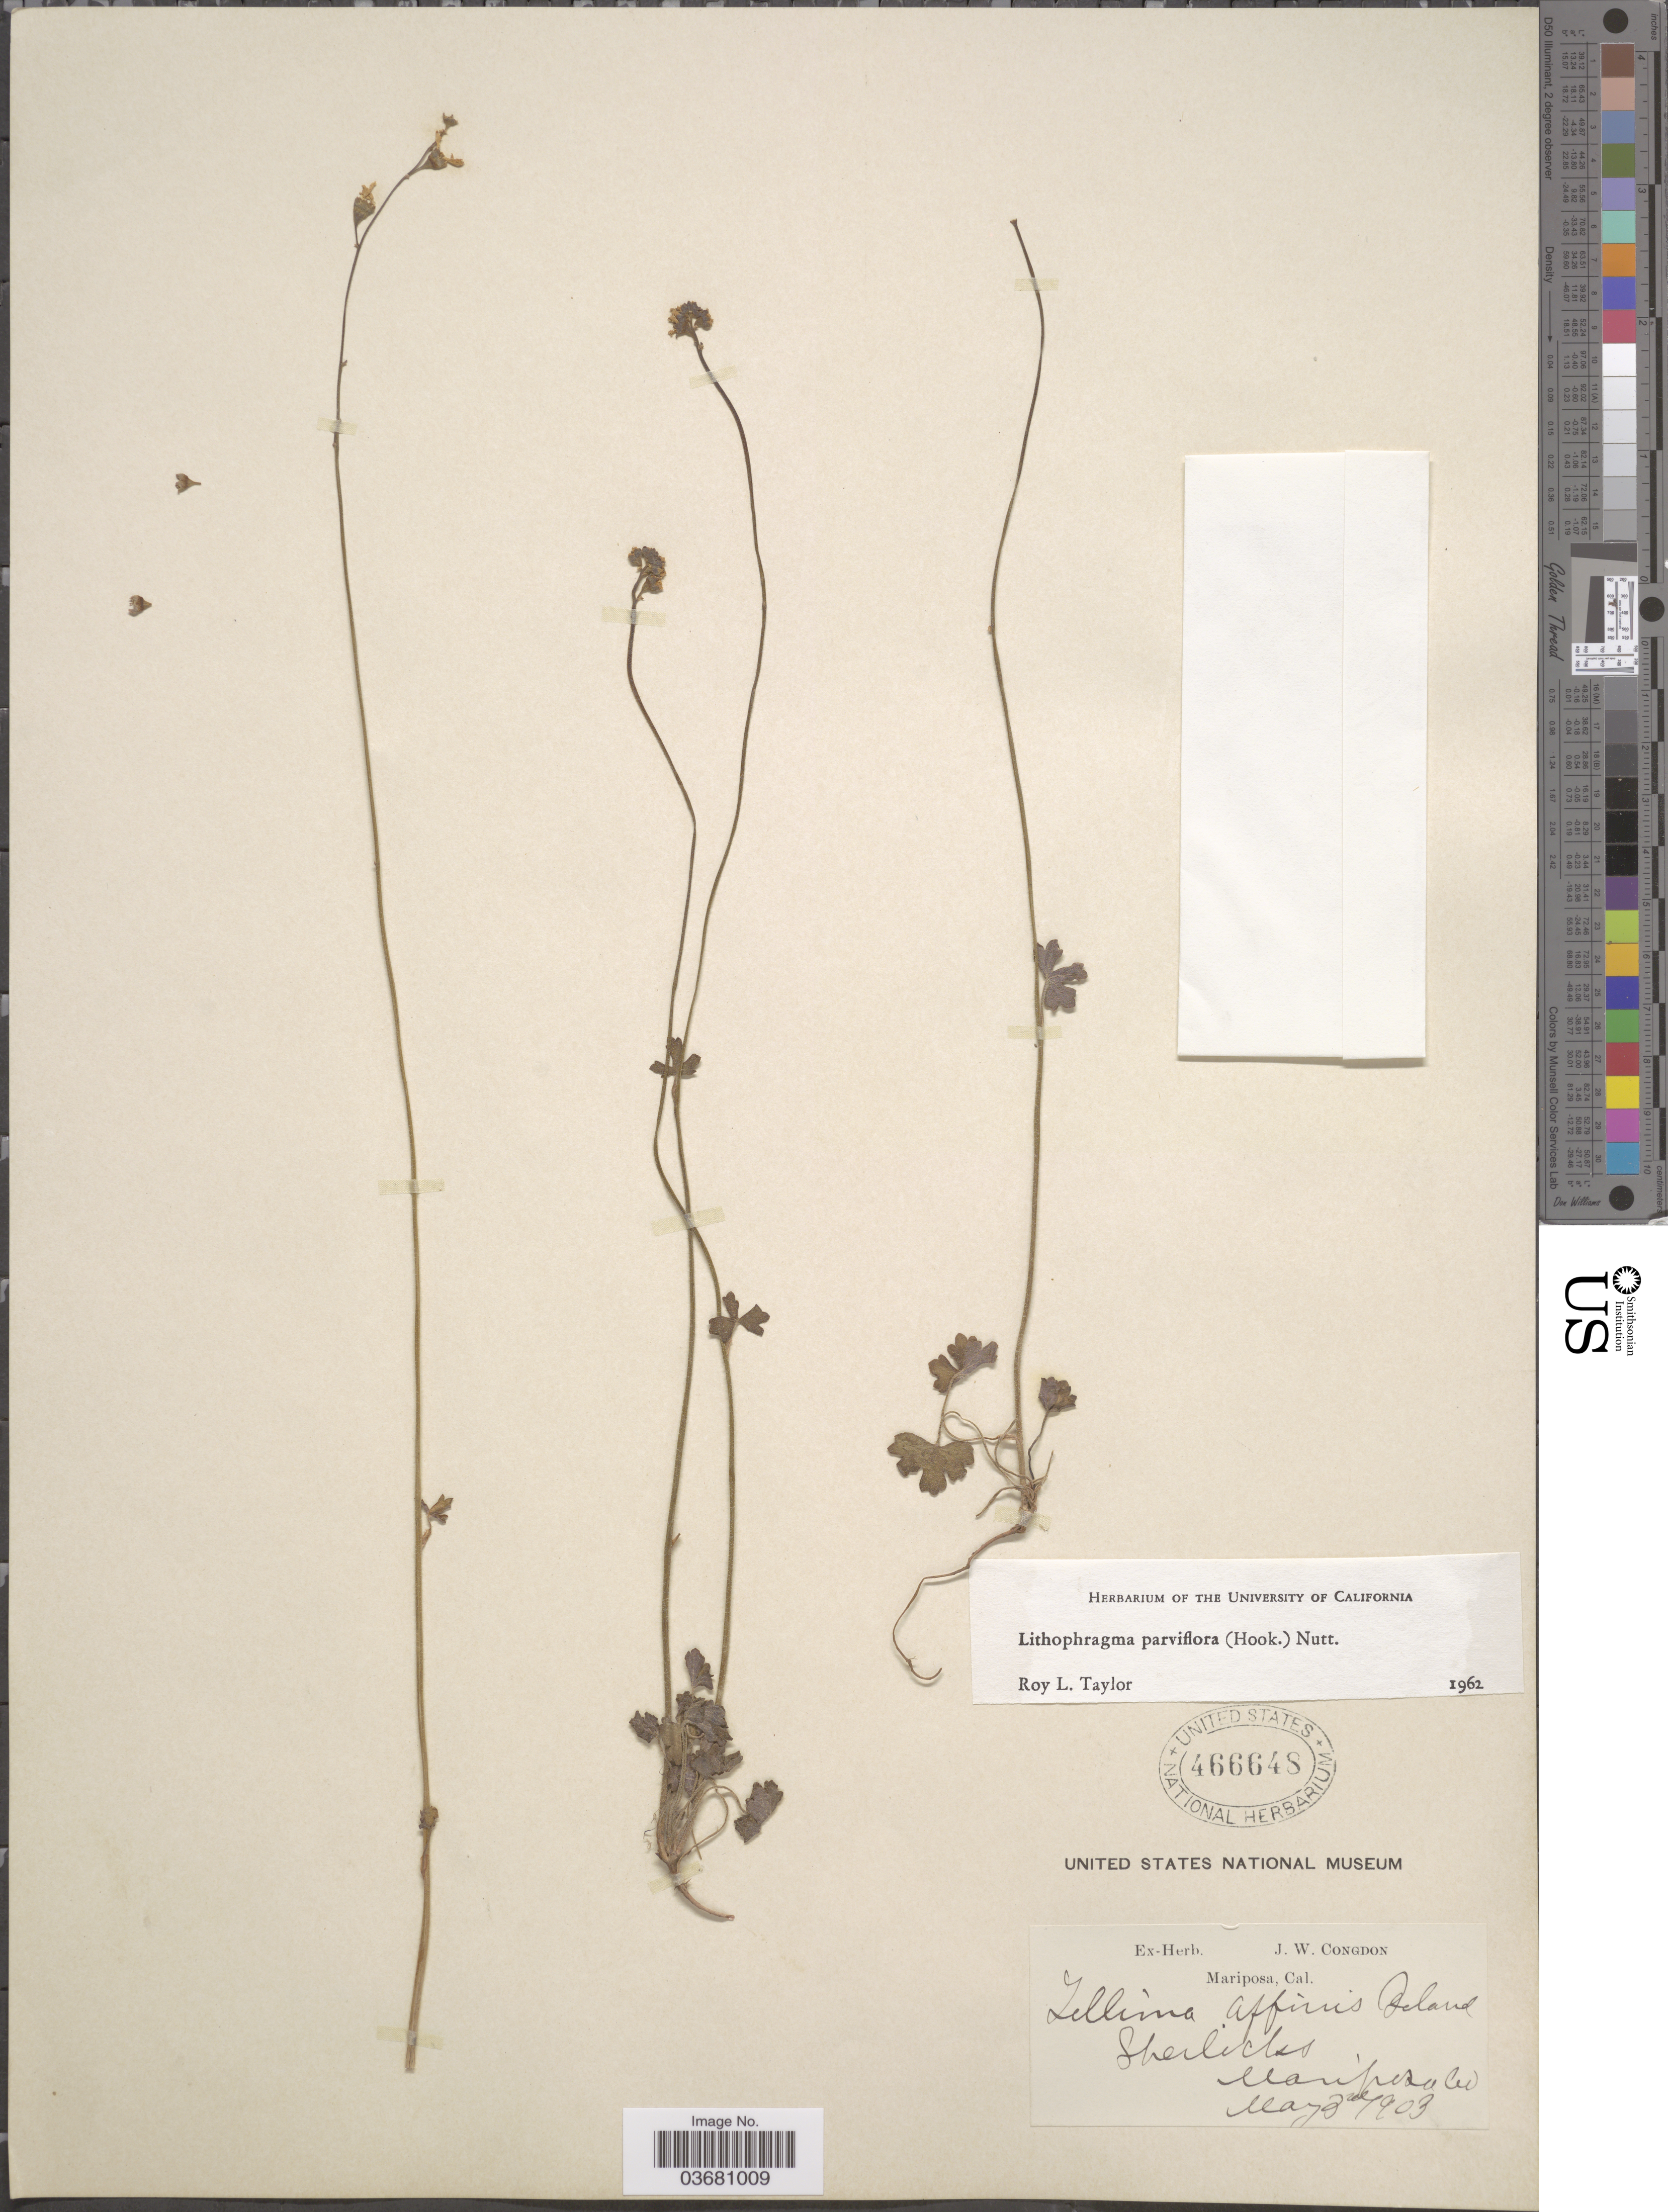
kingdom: Plantae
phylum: Tracheophyta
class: Magnoliopsida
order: Saxifragales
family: Saxifragaceae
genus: Lithophragma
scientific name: Lithophragma parviflorum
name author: (Hook.) Nutt.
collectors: ex herb. J. W. Congdon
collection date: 1903-05-03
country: United States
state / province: California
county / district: Mariposa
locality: Sherlocks. Mariposa Co.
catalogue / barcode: US 466648